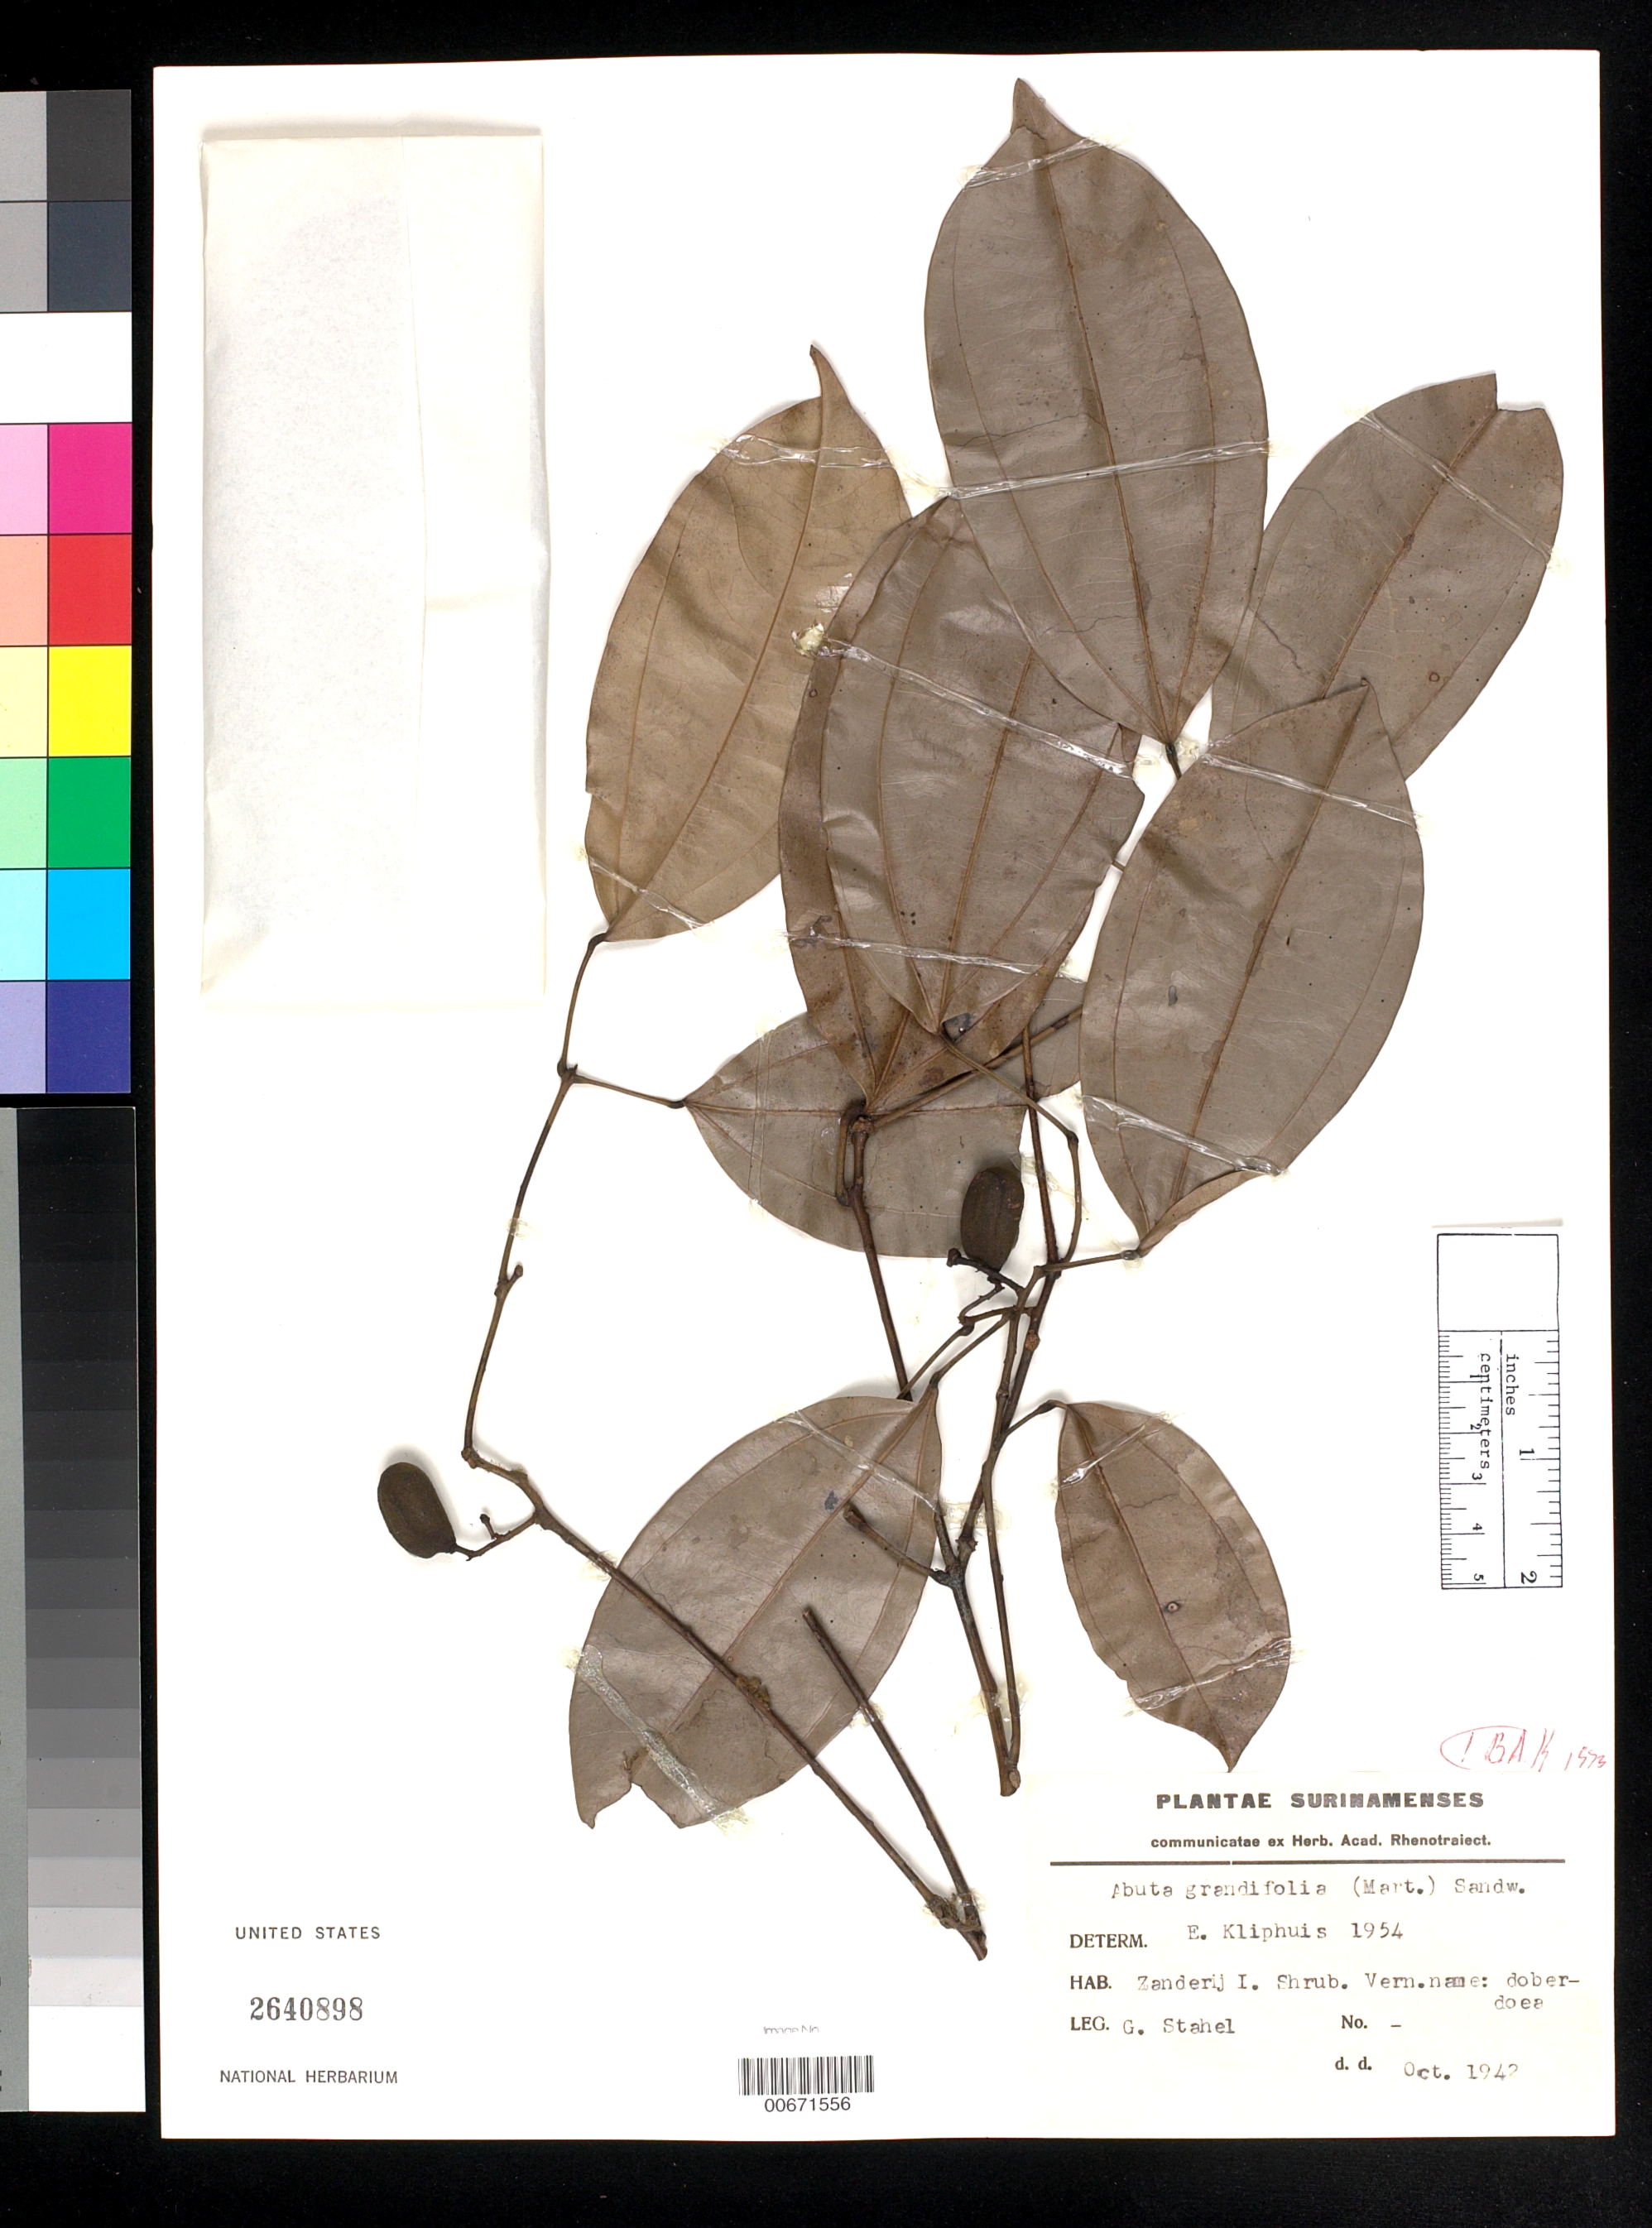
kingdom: Plantae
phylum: Tracheophyta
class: Magnoliopsida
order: Ranunculales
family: Menispermaceae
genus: Abuta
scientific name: Abuta grandifolia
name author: (Mart.) Sandwith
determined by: Krukoff, B. A.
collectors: G. Stahel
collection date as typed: Oct-42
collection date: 1942-10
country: Suriname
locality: Zanderij I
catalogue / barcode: US 2640898